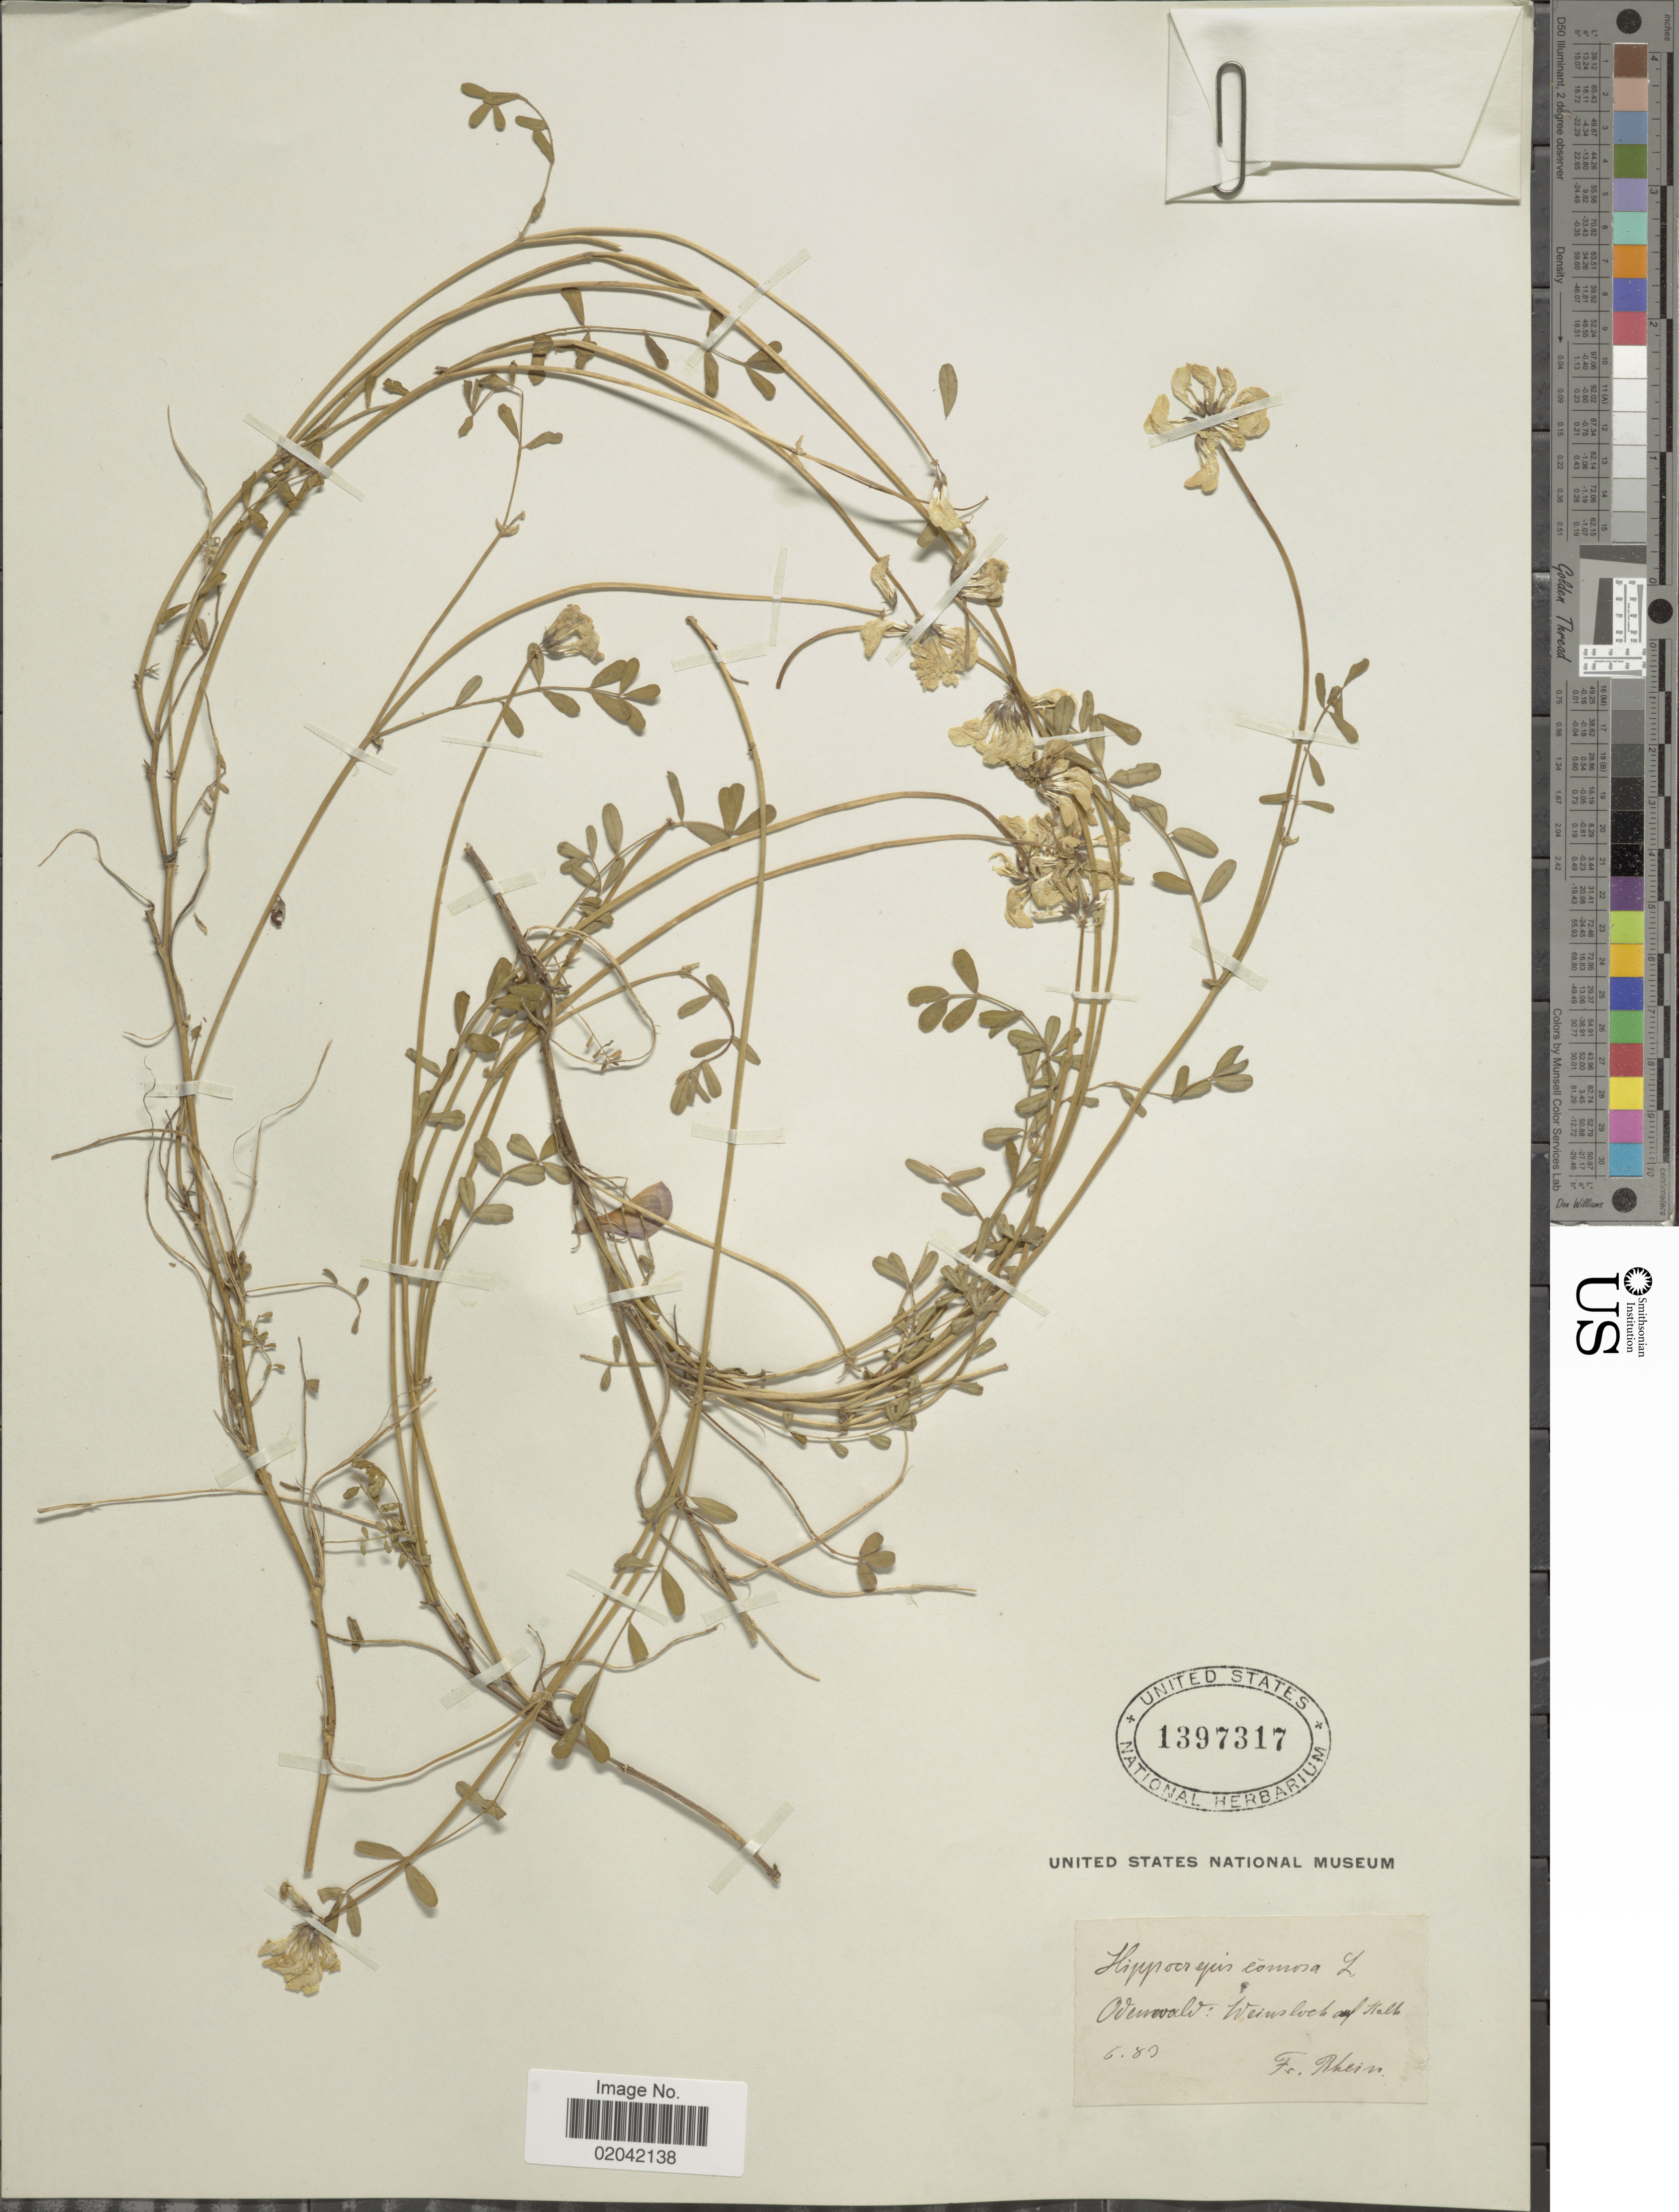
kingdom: Plantae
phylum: Tracheophyta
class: Magnoliopsida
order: Fabales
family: Fabaceae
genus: Hippocrepis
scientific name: Hippocrepis comosa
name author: L.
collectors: -. Rhein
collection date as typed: Transcribed d/m/y: /6/83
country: Germany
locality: Odenwald: Weinsloek af Halb [interpreted]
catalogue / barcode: US 1397317